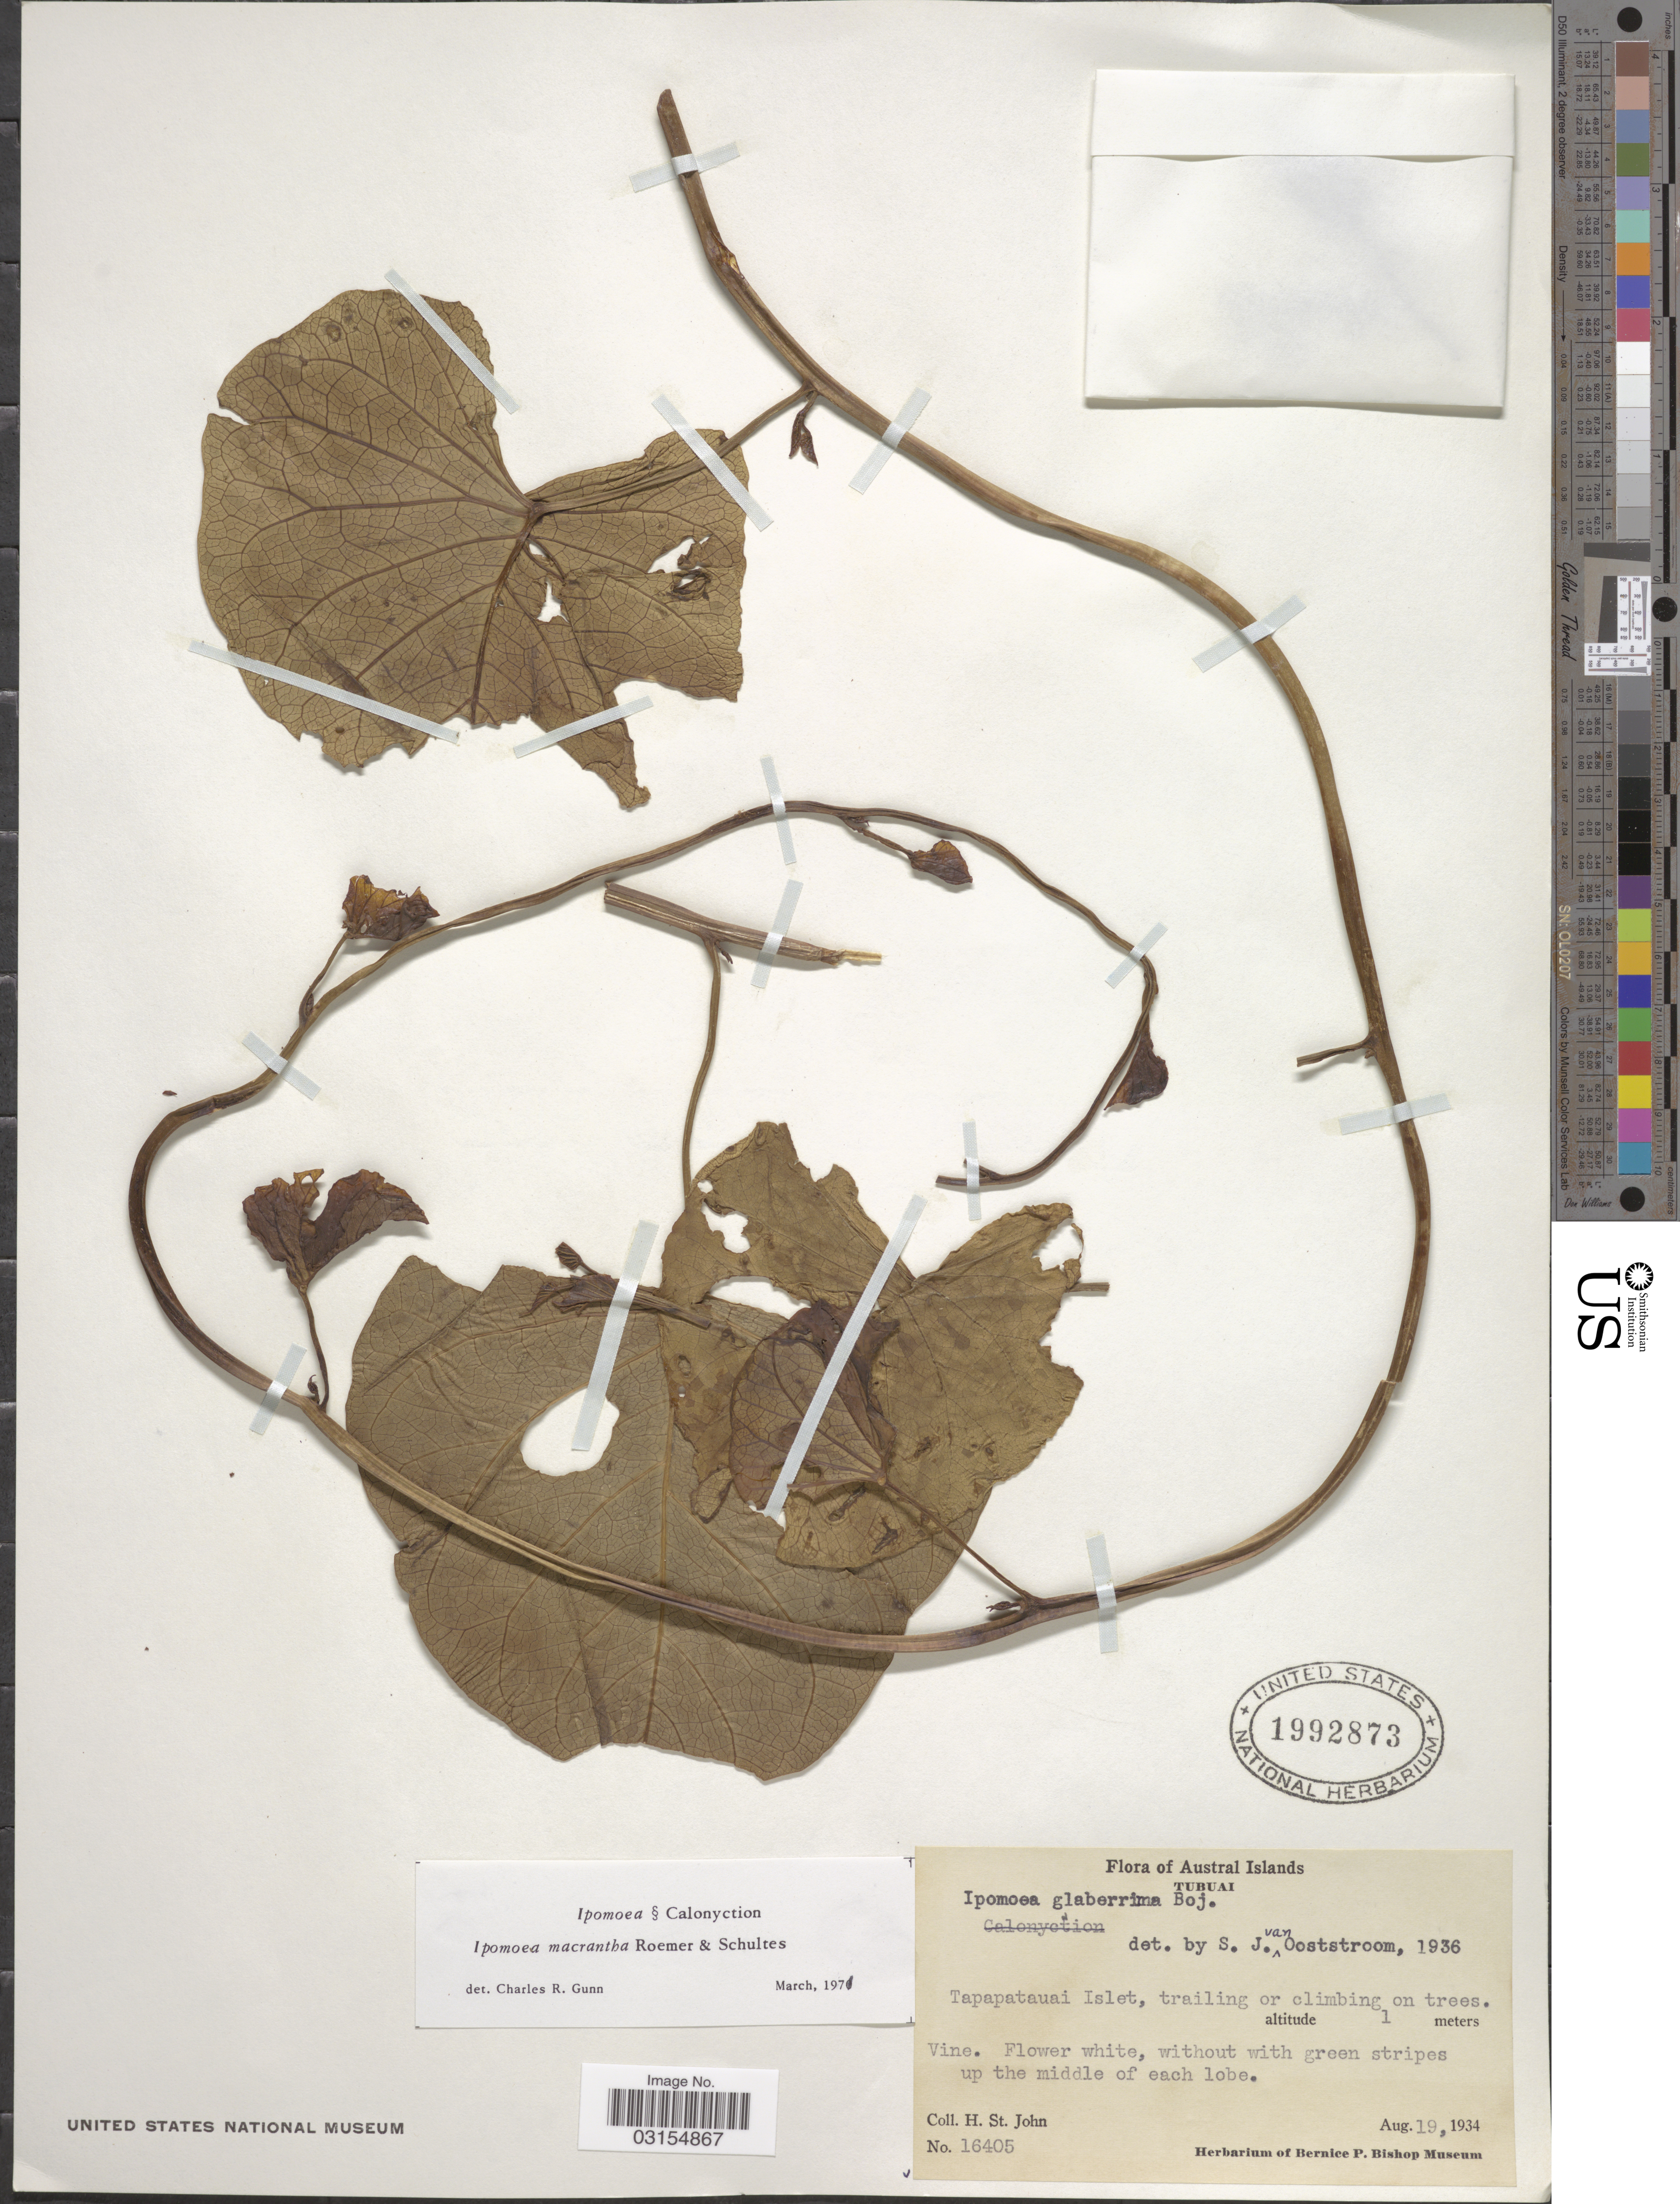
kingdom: Plantae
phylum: Tracheophyta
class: Magnoliopsida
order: Solanales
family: Convolvulaceae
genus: Ipomoea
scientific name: Ipomoea violacea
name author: L.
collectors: H. St. John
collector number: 16405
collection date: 1934-08-19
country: French Polynesia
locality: Austral Islands. Tubuai. Tapapatauai Islet, trailing or climbing on trees.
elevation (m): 1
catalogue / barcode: US 1992873